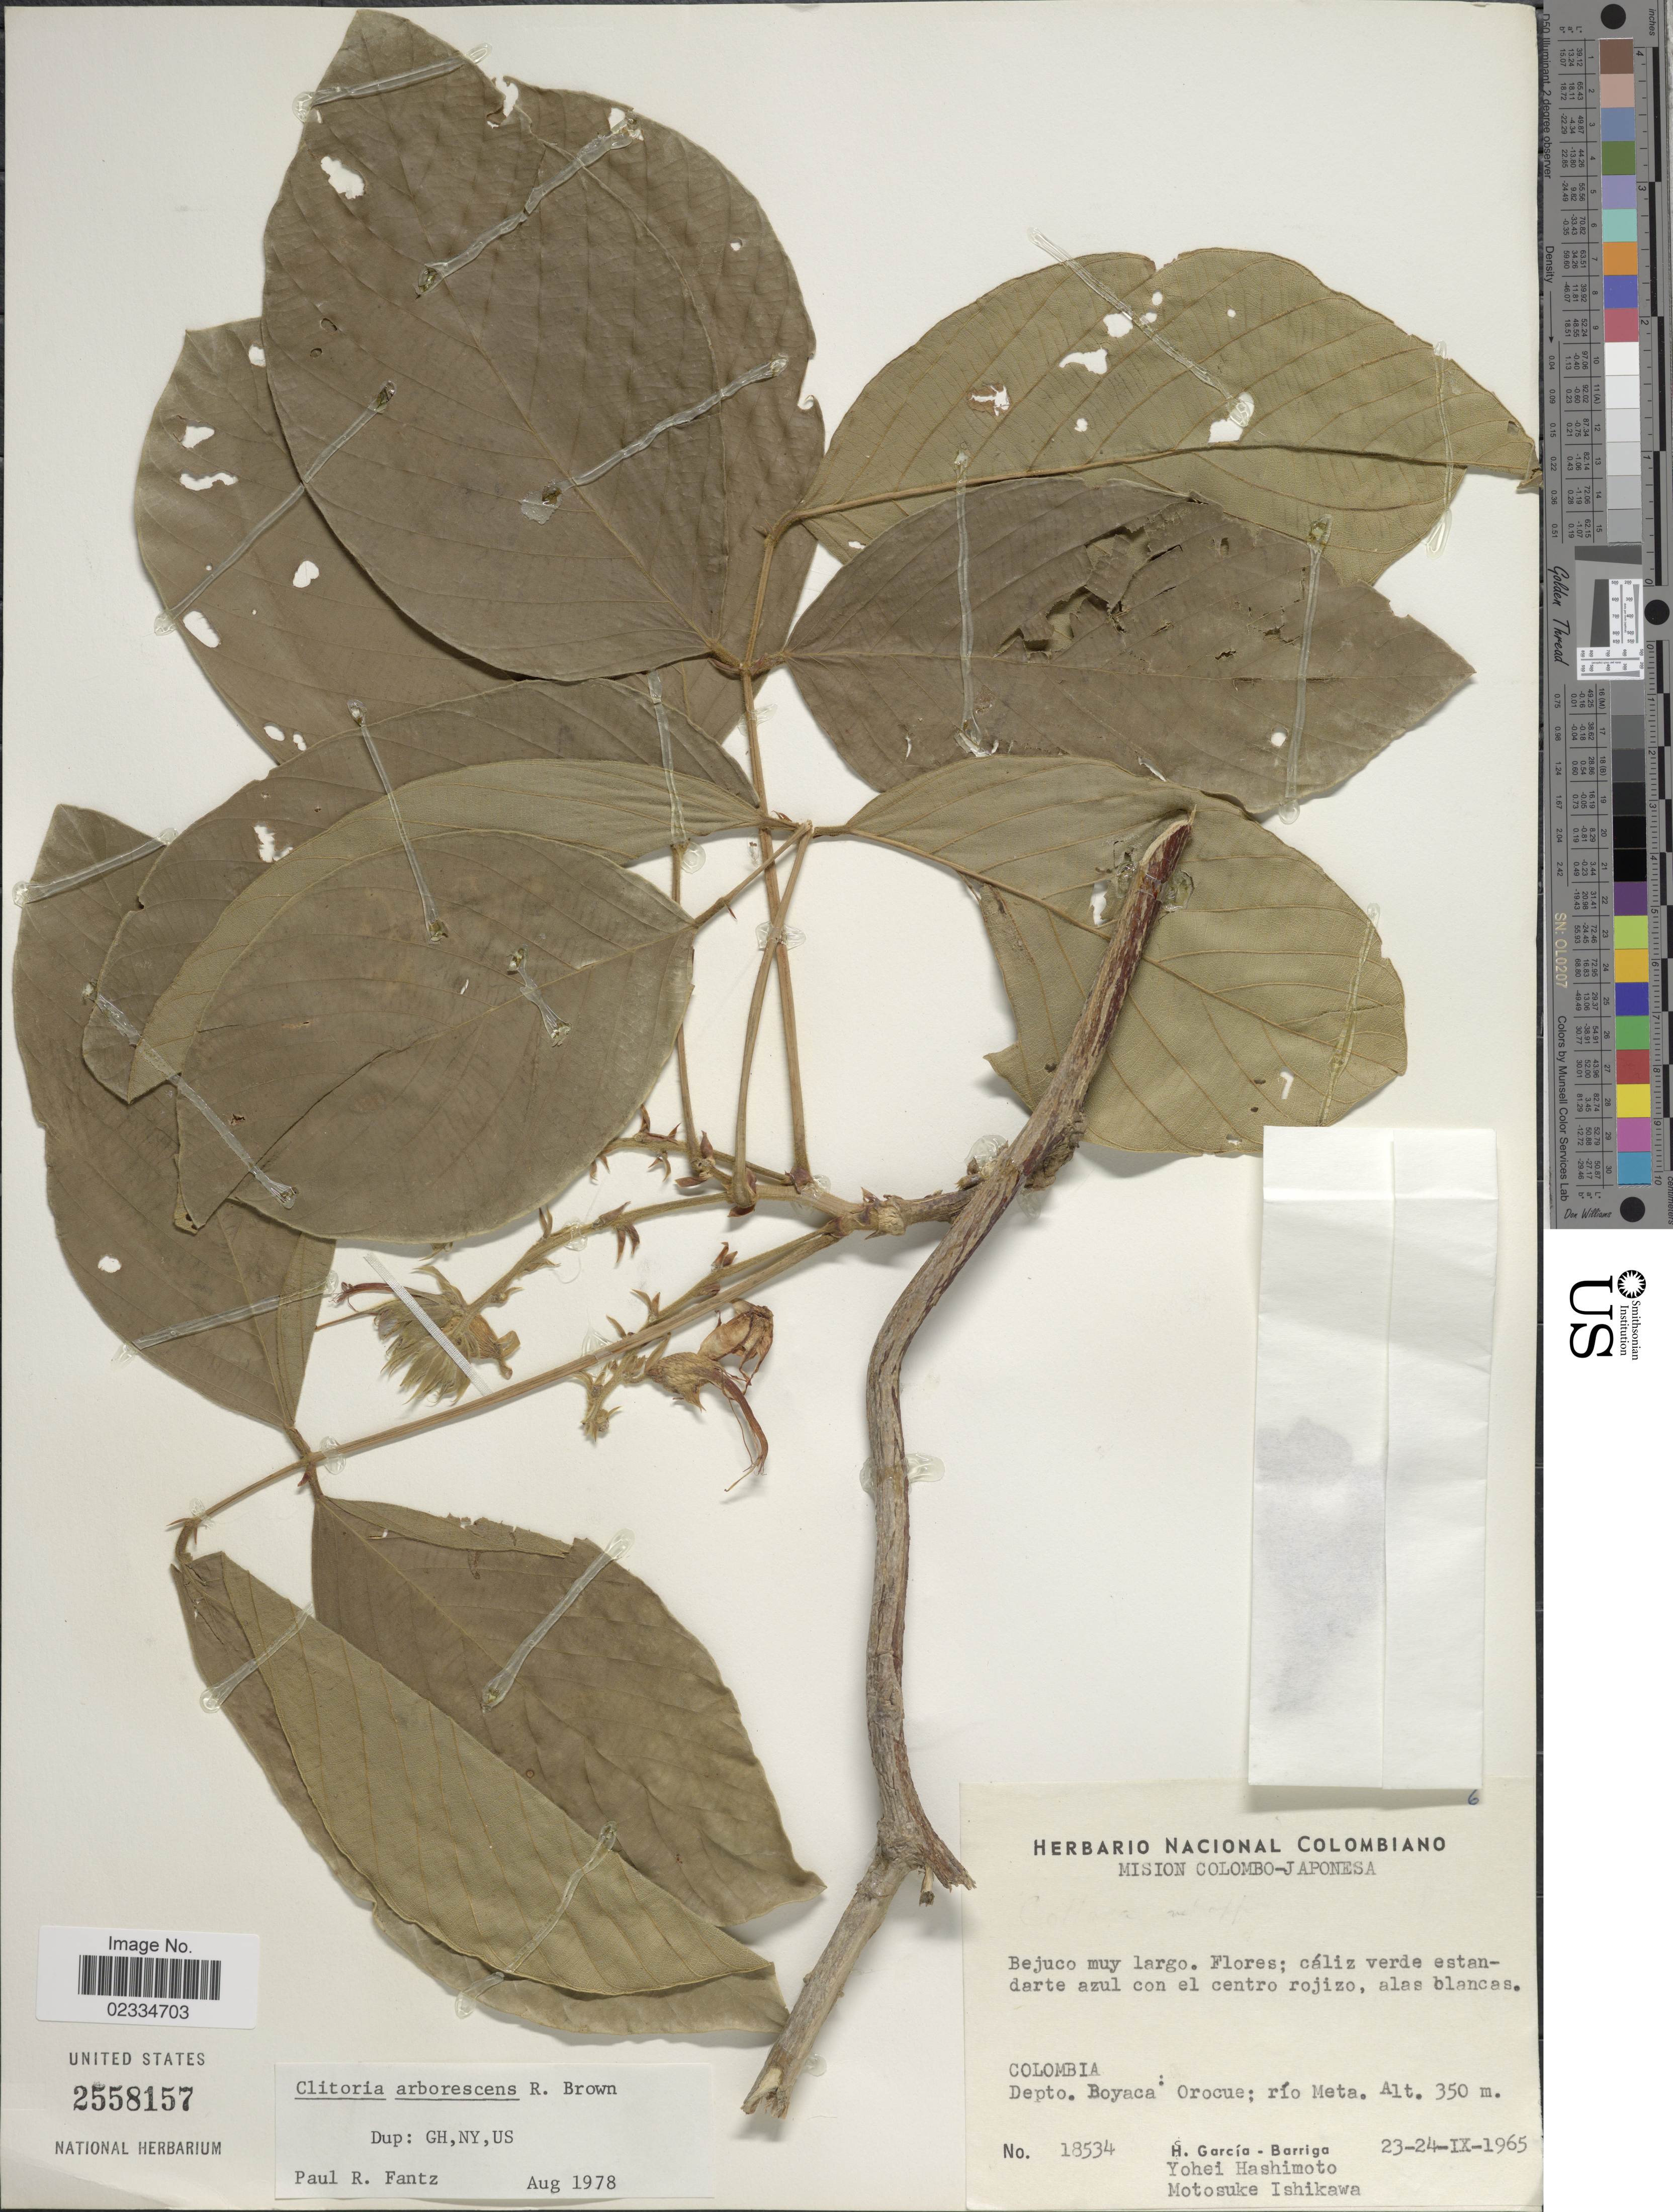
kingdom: Plantae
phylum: Tracheophyta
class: Magnoliopsida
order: Fabales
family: Fabaceae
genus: Clitoria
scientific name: Clitoria arborescens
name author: R. Br.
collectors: H. García Barriga, Y. Hashimoto & M. Ishikawa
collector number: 18534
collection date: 1965-09-23/1965-09-24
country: Colombia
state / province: Boyacá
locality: Orocue, Rio Meta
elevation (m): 350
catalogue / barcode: US 2558157